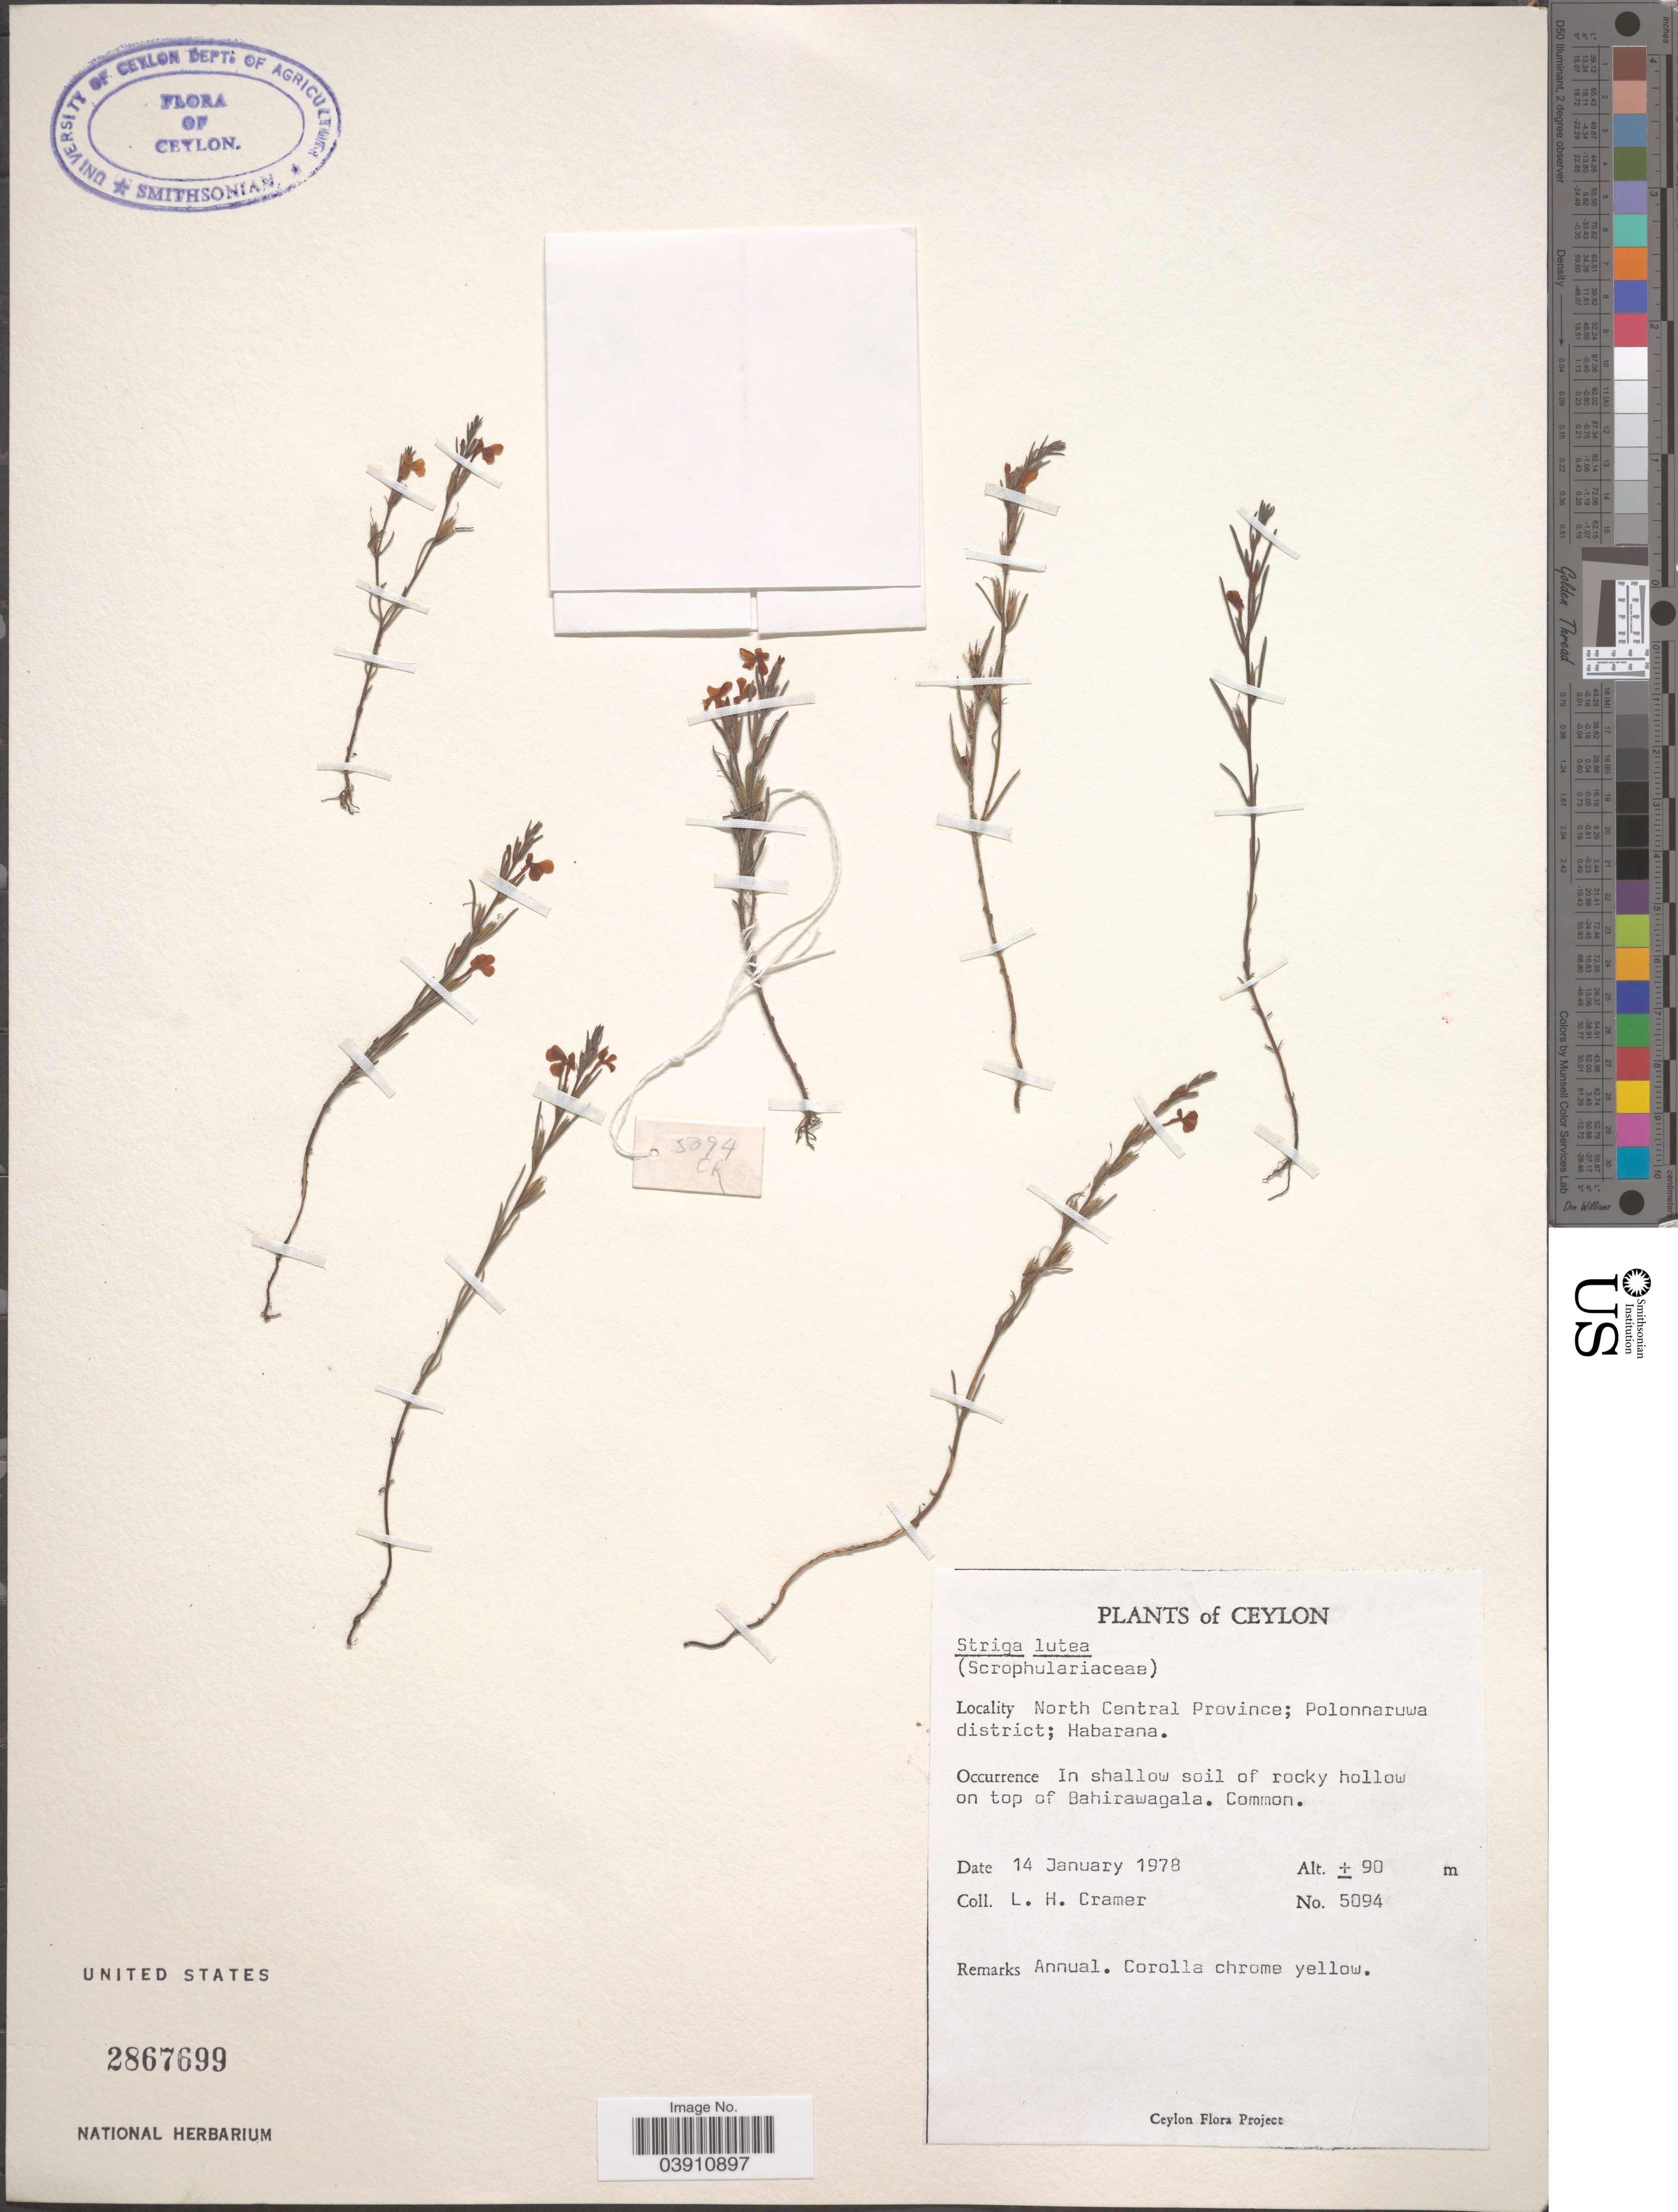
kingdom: Plantae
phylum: Tracheophyta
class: Magnoliopsida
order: Lamiales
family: Orobanchaceae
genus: Striga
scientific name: Striga lutea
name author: Lour.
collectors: L. H. Cramer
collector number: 5094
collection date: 1978-01-14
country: Sri Lanka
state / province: North Central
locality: Ceylon. Polonnaruwa district; Habarana. In shallow soil of rocky hollow on top of Bahirawagala.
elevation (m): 90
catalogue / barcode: US 2867699